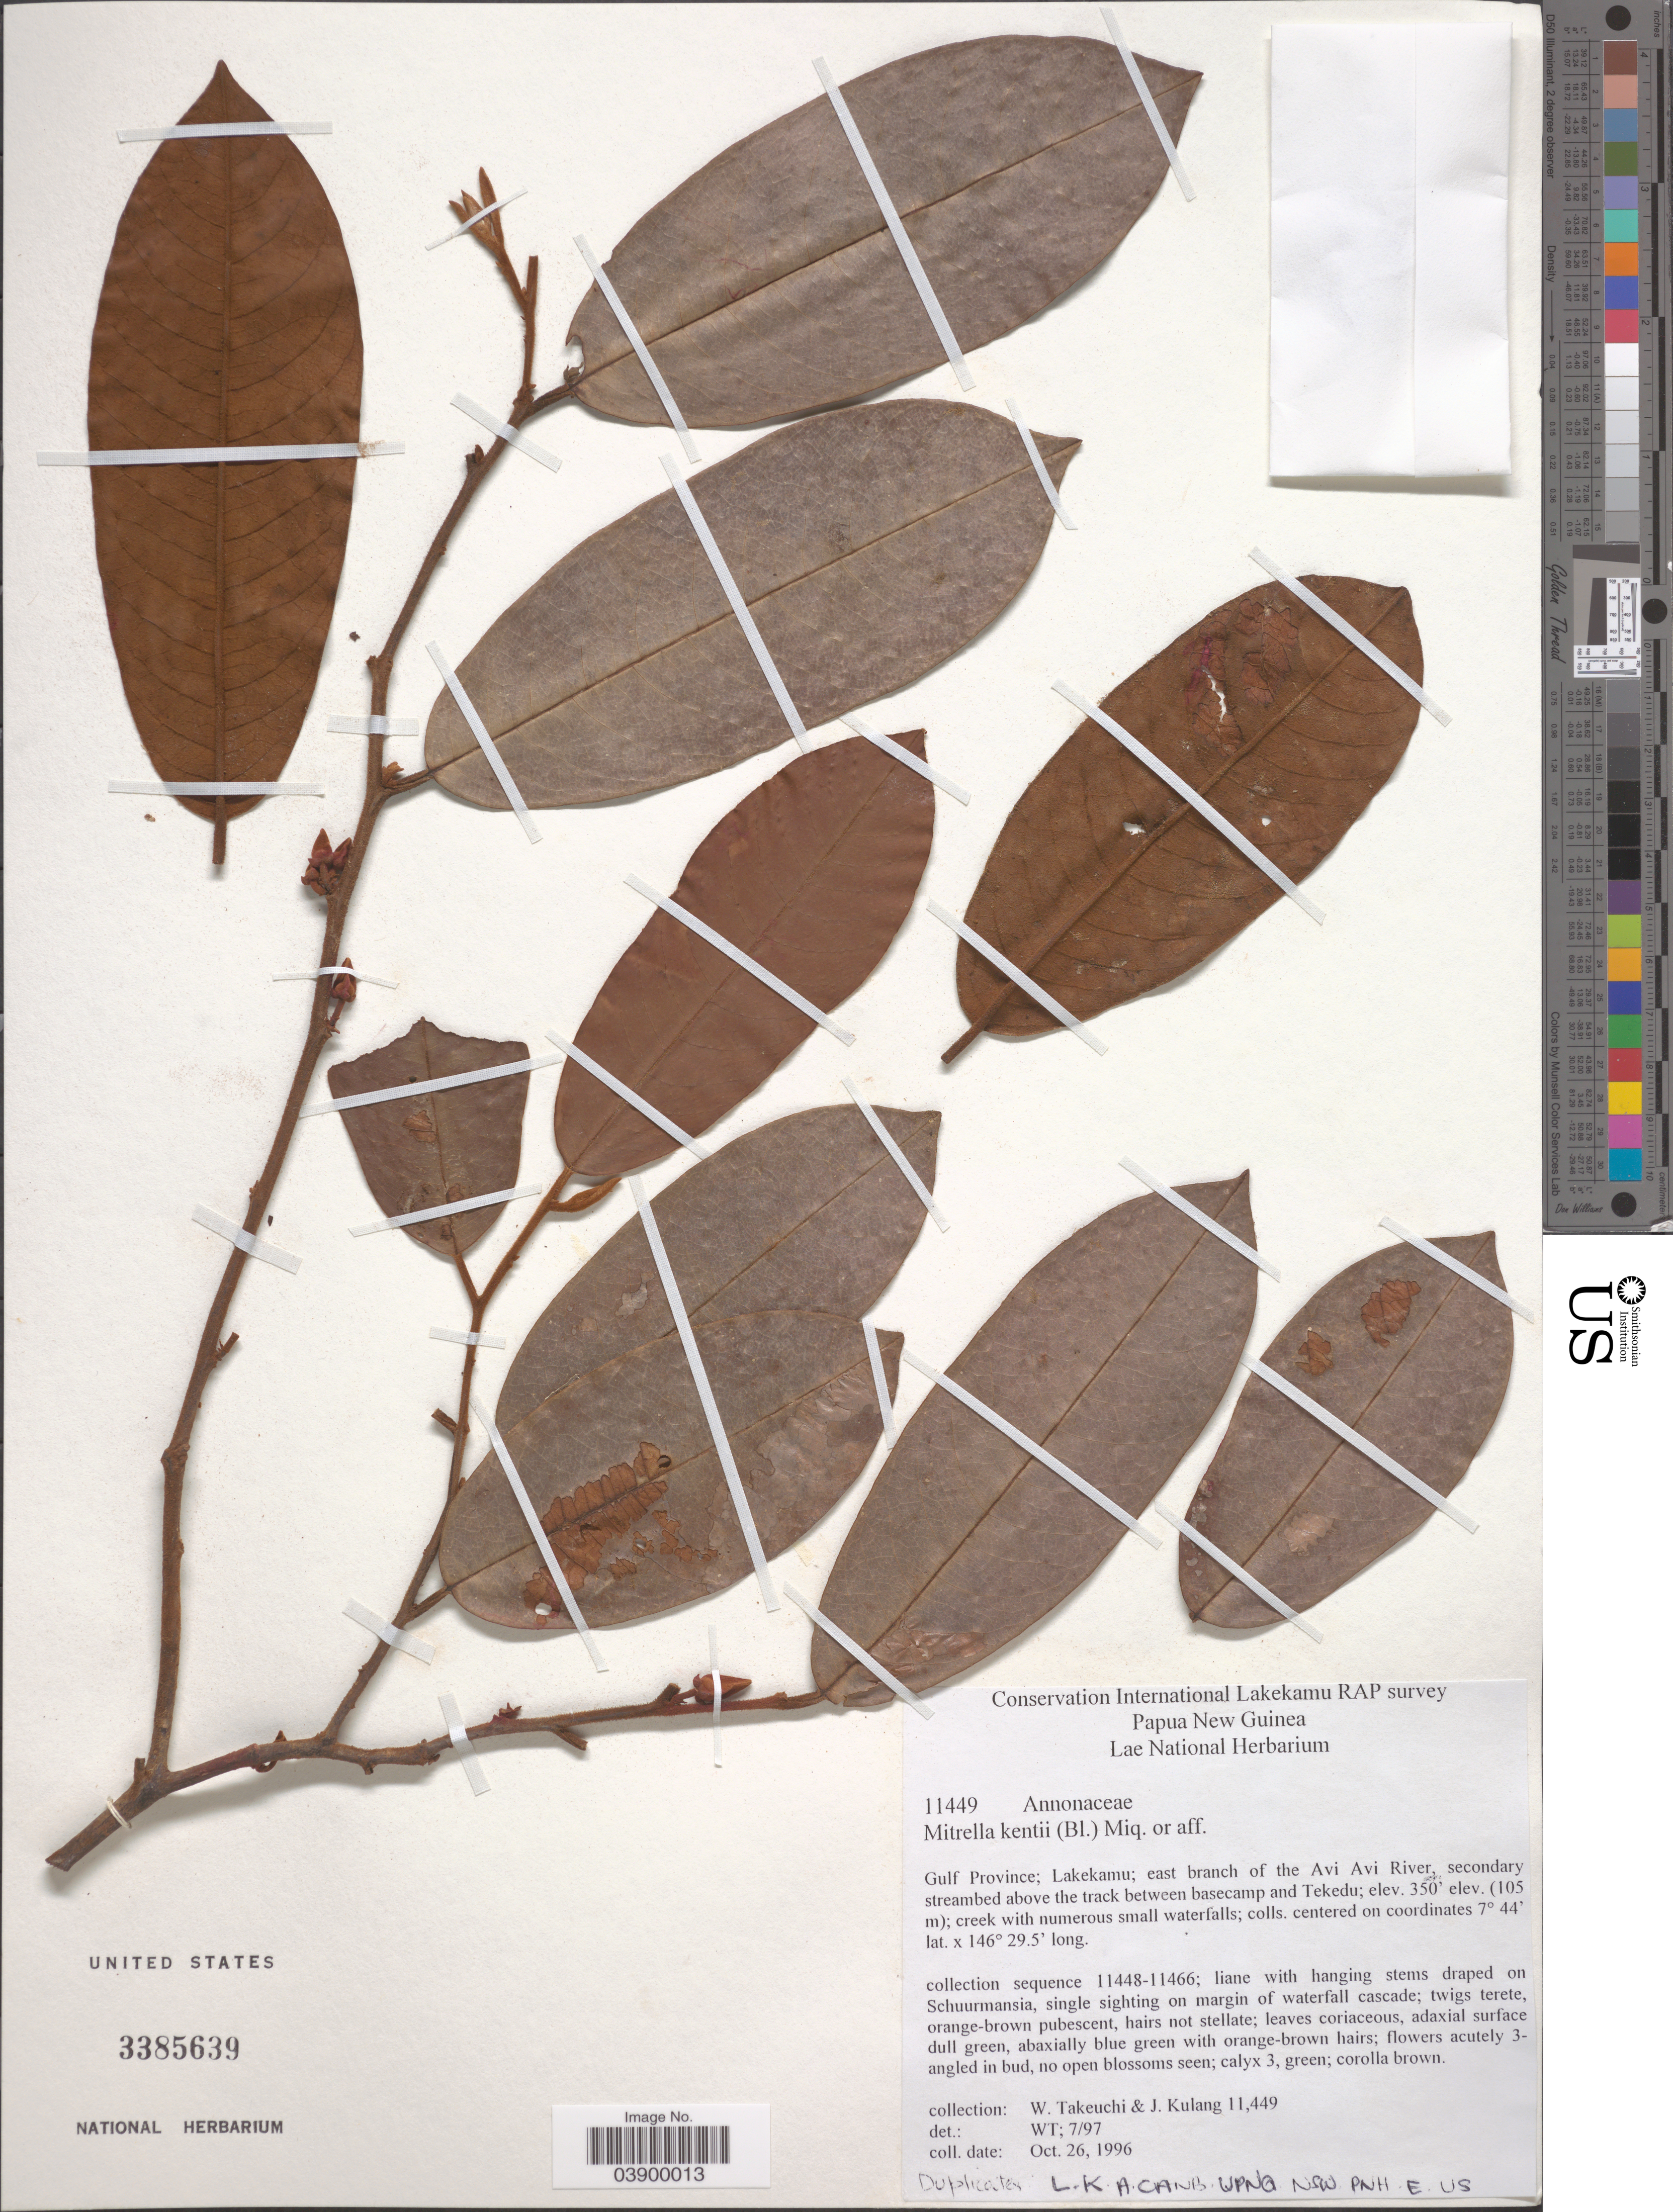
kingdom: Plantae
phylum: Tracheophyta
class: Magnoliopsida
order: Magnoliales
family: Annonaceae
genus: Mitrella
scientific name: Mitrella kentii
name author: Miq.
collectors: W. Takeuchi & J. Kulang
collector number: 11449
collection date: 1996-10-26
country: Papua New Guinea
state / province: Gulf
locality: Lakekamu; east branch of the Avi Avi River, secondary streambed above the track between basecamp and Tekedu.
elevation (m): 107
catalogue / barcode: US 3385639